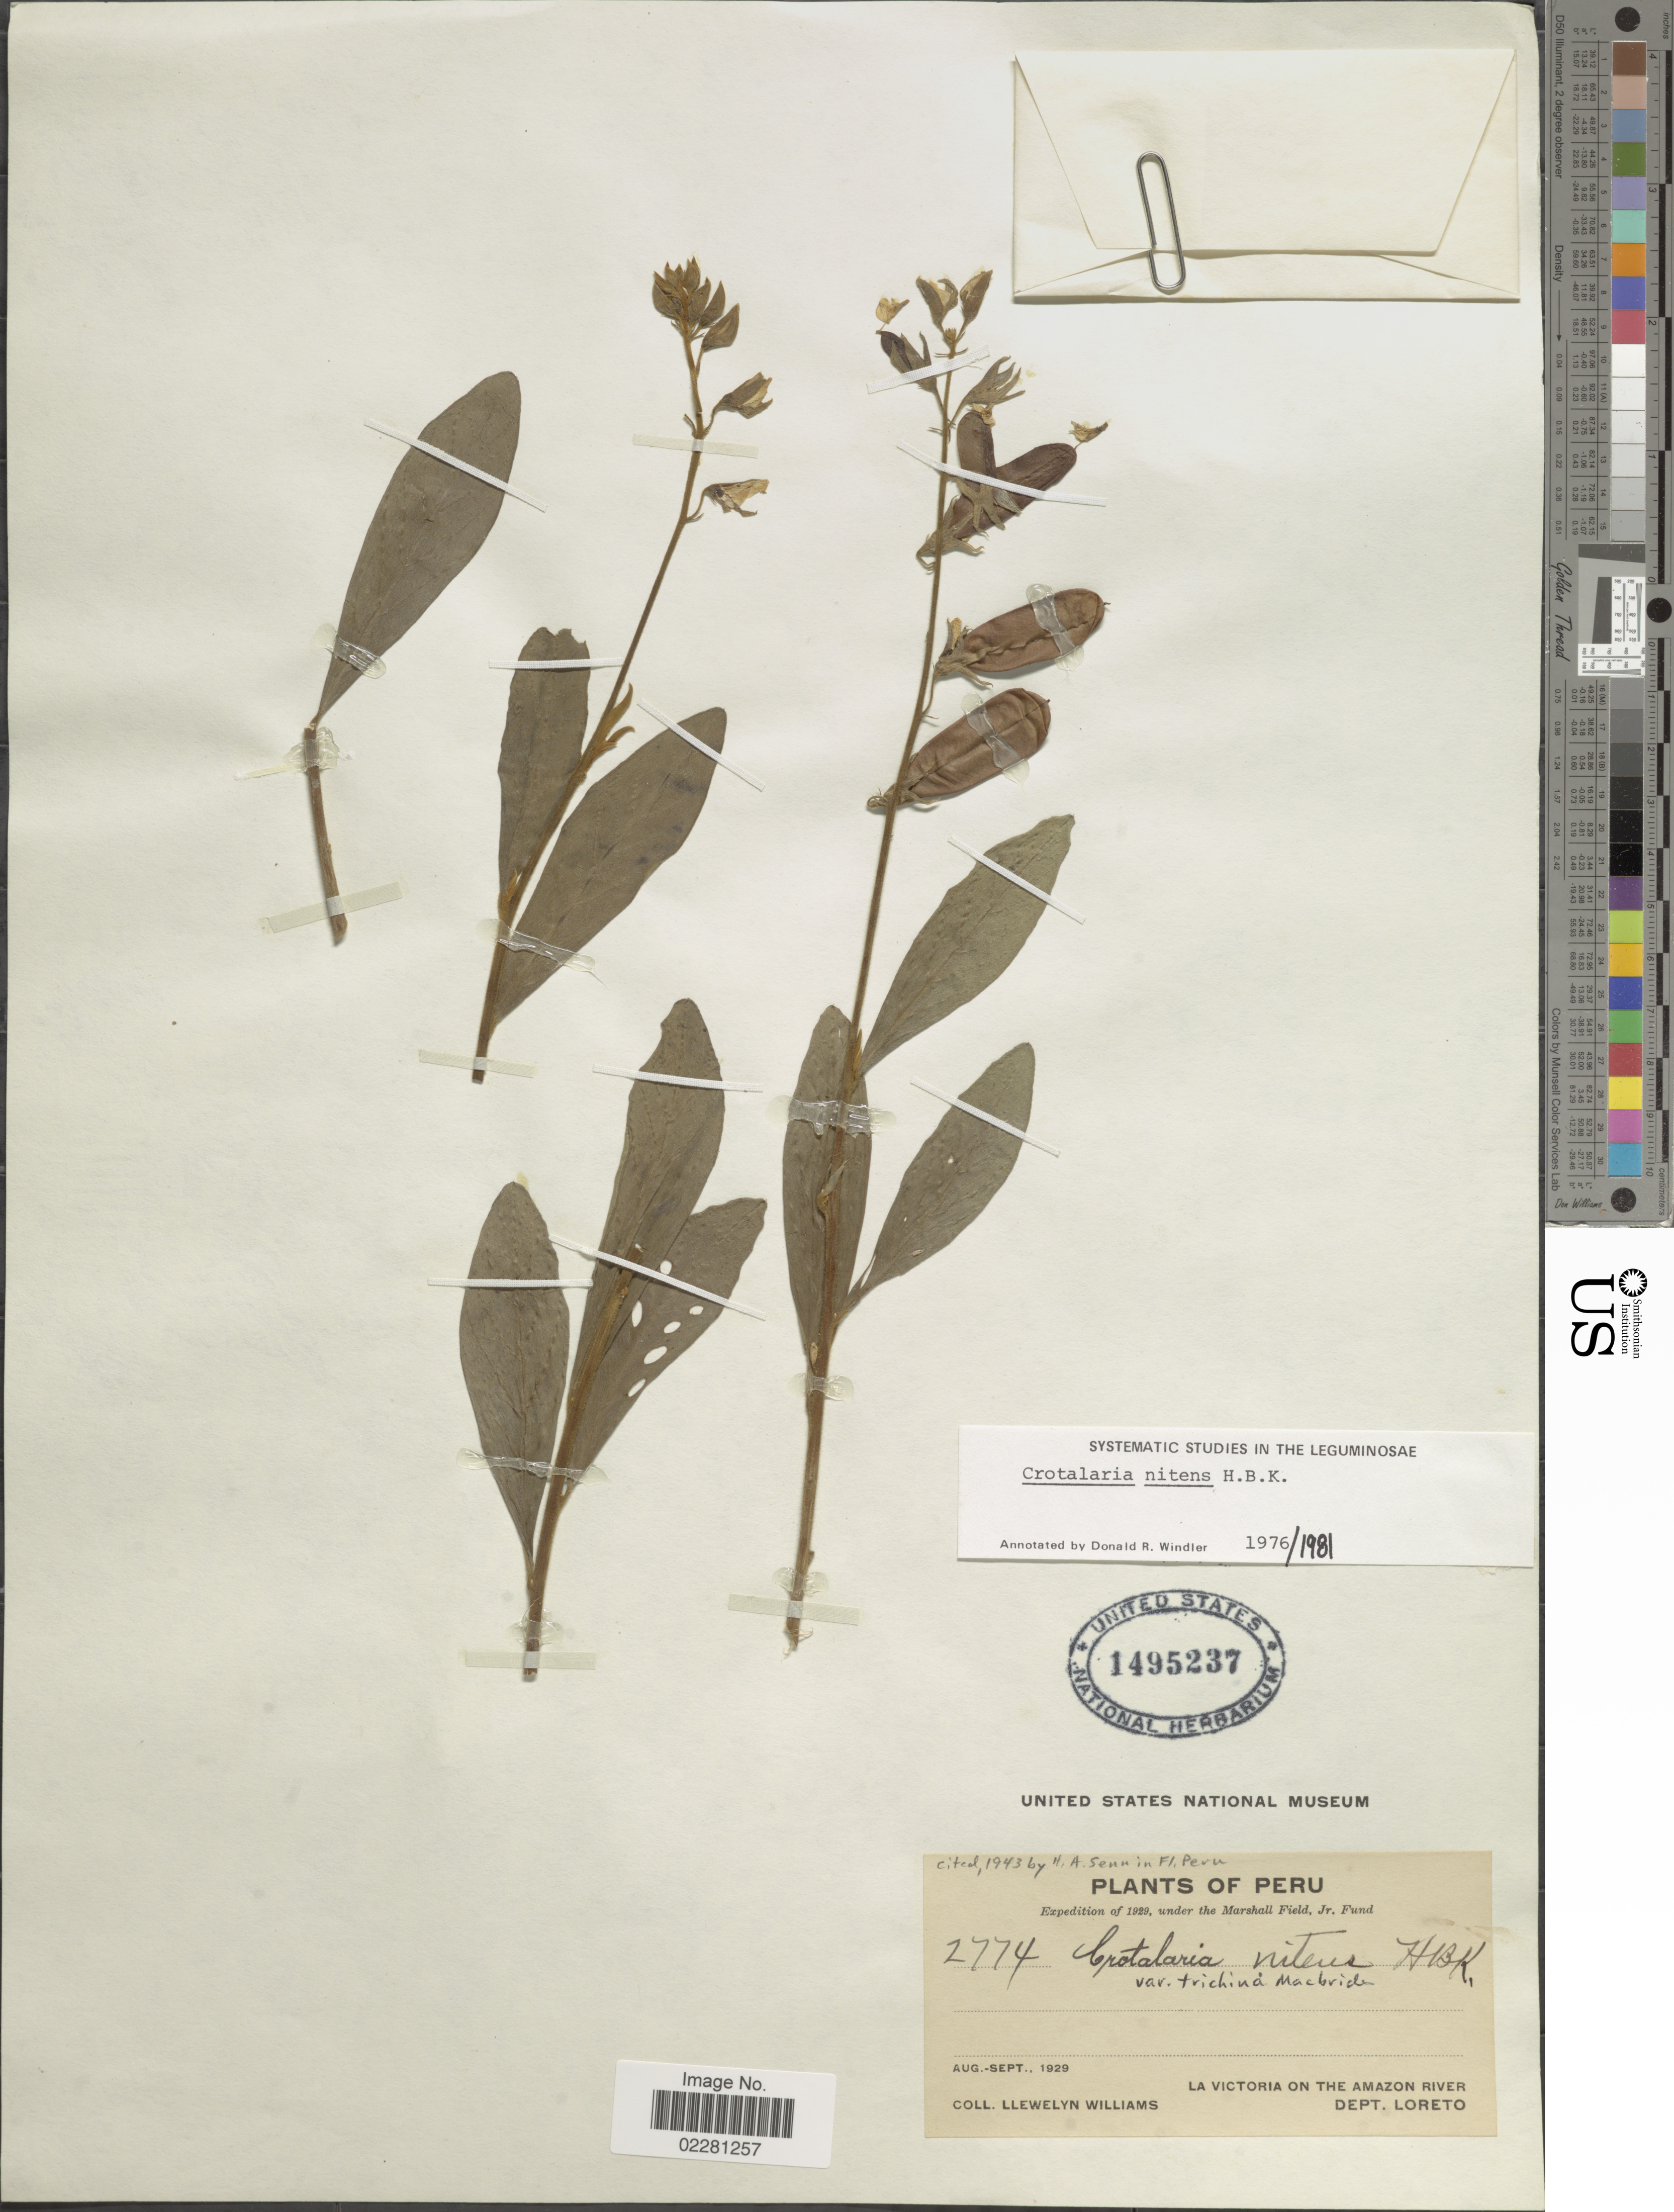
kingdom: Plantae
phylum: Tracheophyta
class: Magnoliopsida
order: Fabales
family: Fabaceae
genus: Crotalaria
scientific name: Crotalaria nitens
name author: Kunth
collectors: Ll. Williams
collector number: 2774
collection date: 1929-08/1929-09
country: Peru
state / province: Loreto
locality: La Victoria of the Amazon River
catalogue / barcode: US 1495237